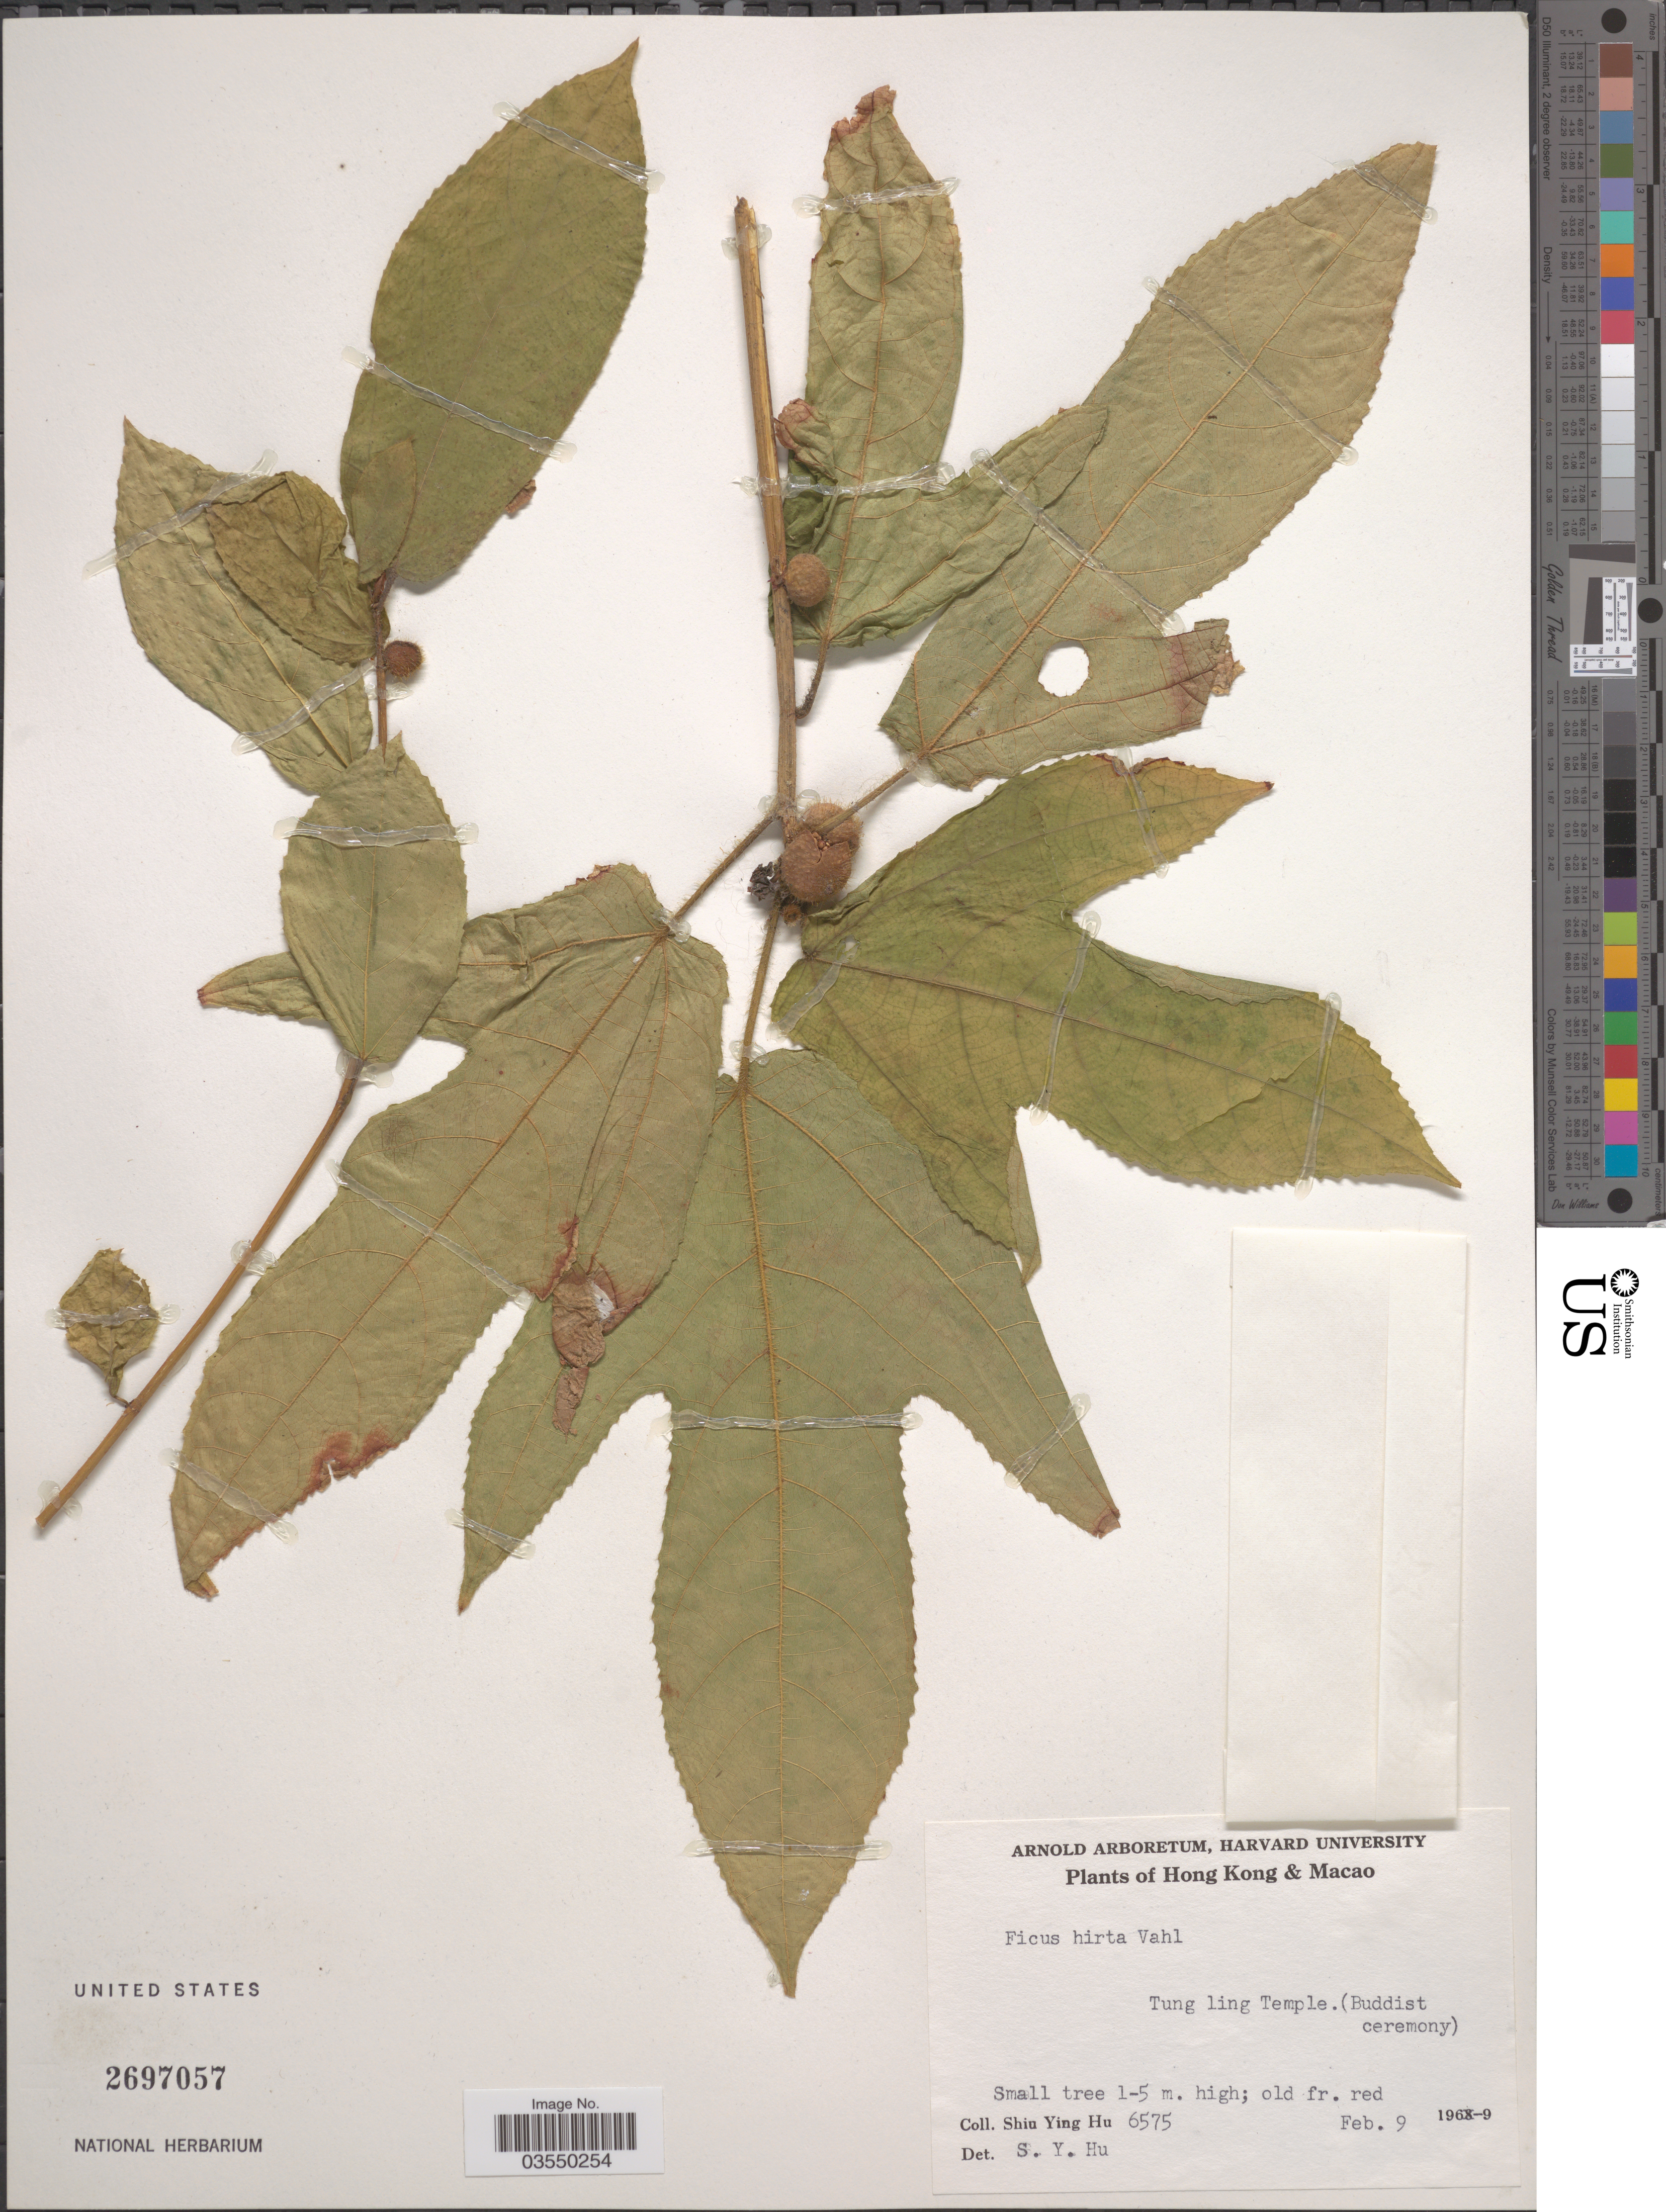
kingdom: Plantae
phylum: Tracheophyta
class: Magnoliopsida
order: Rosales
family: Moraceae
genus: Ficus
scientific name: Ficus hirta var. roxburghii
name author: King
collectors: S. Y. Hu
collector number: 6575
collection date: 1969-02-09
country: China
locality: Hong Kong & Macao. Tung ling Temple. (Buddist ceremony).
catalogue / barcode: US 2697057